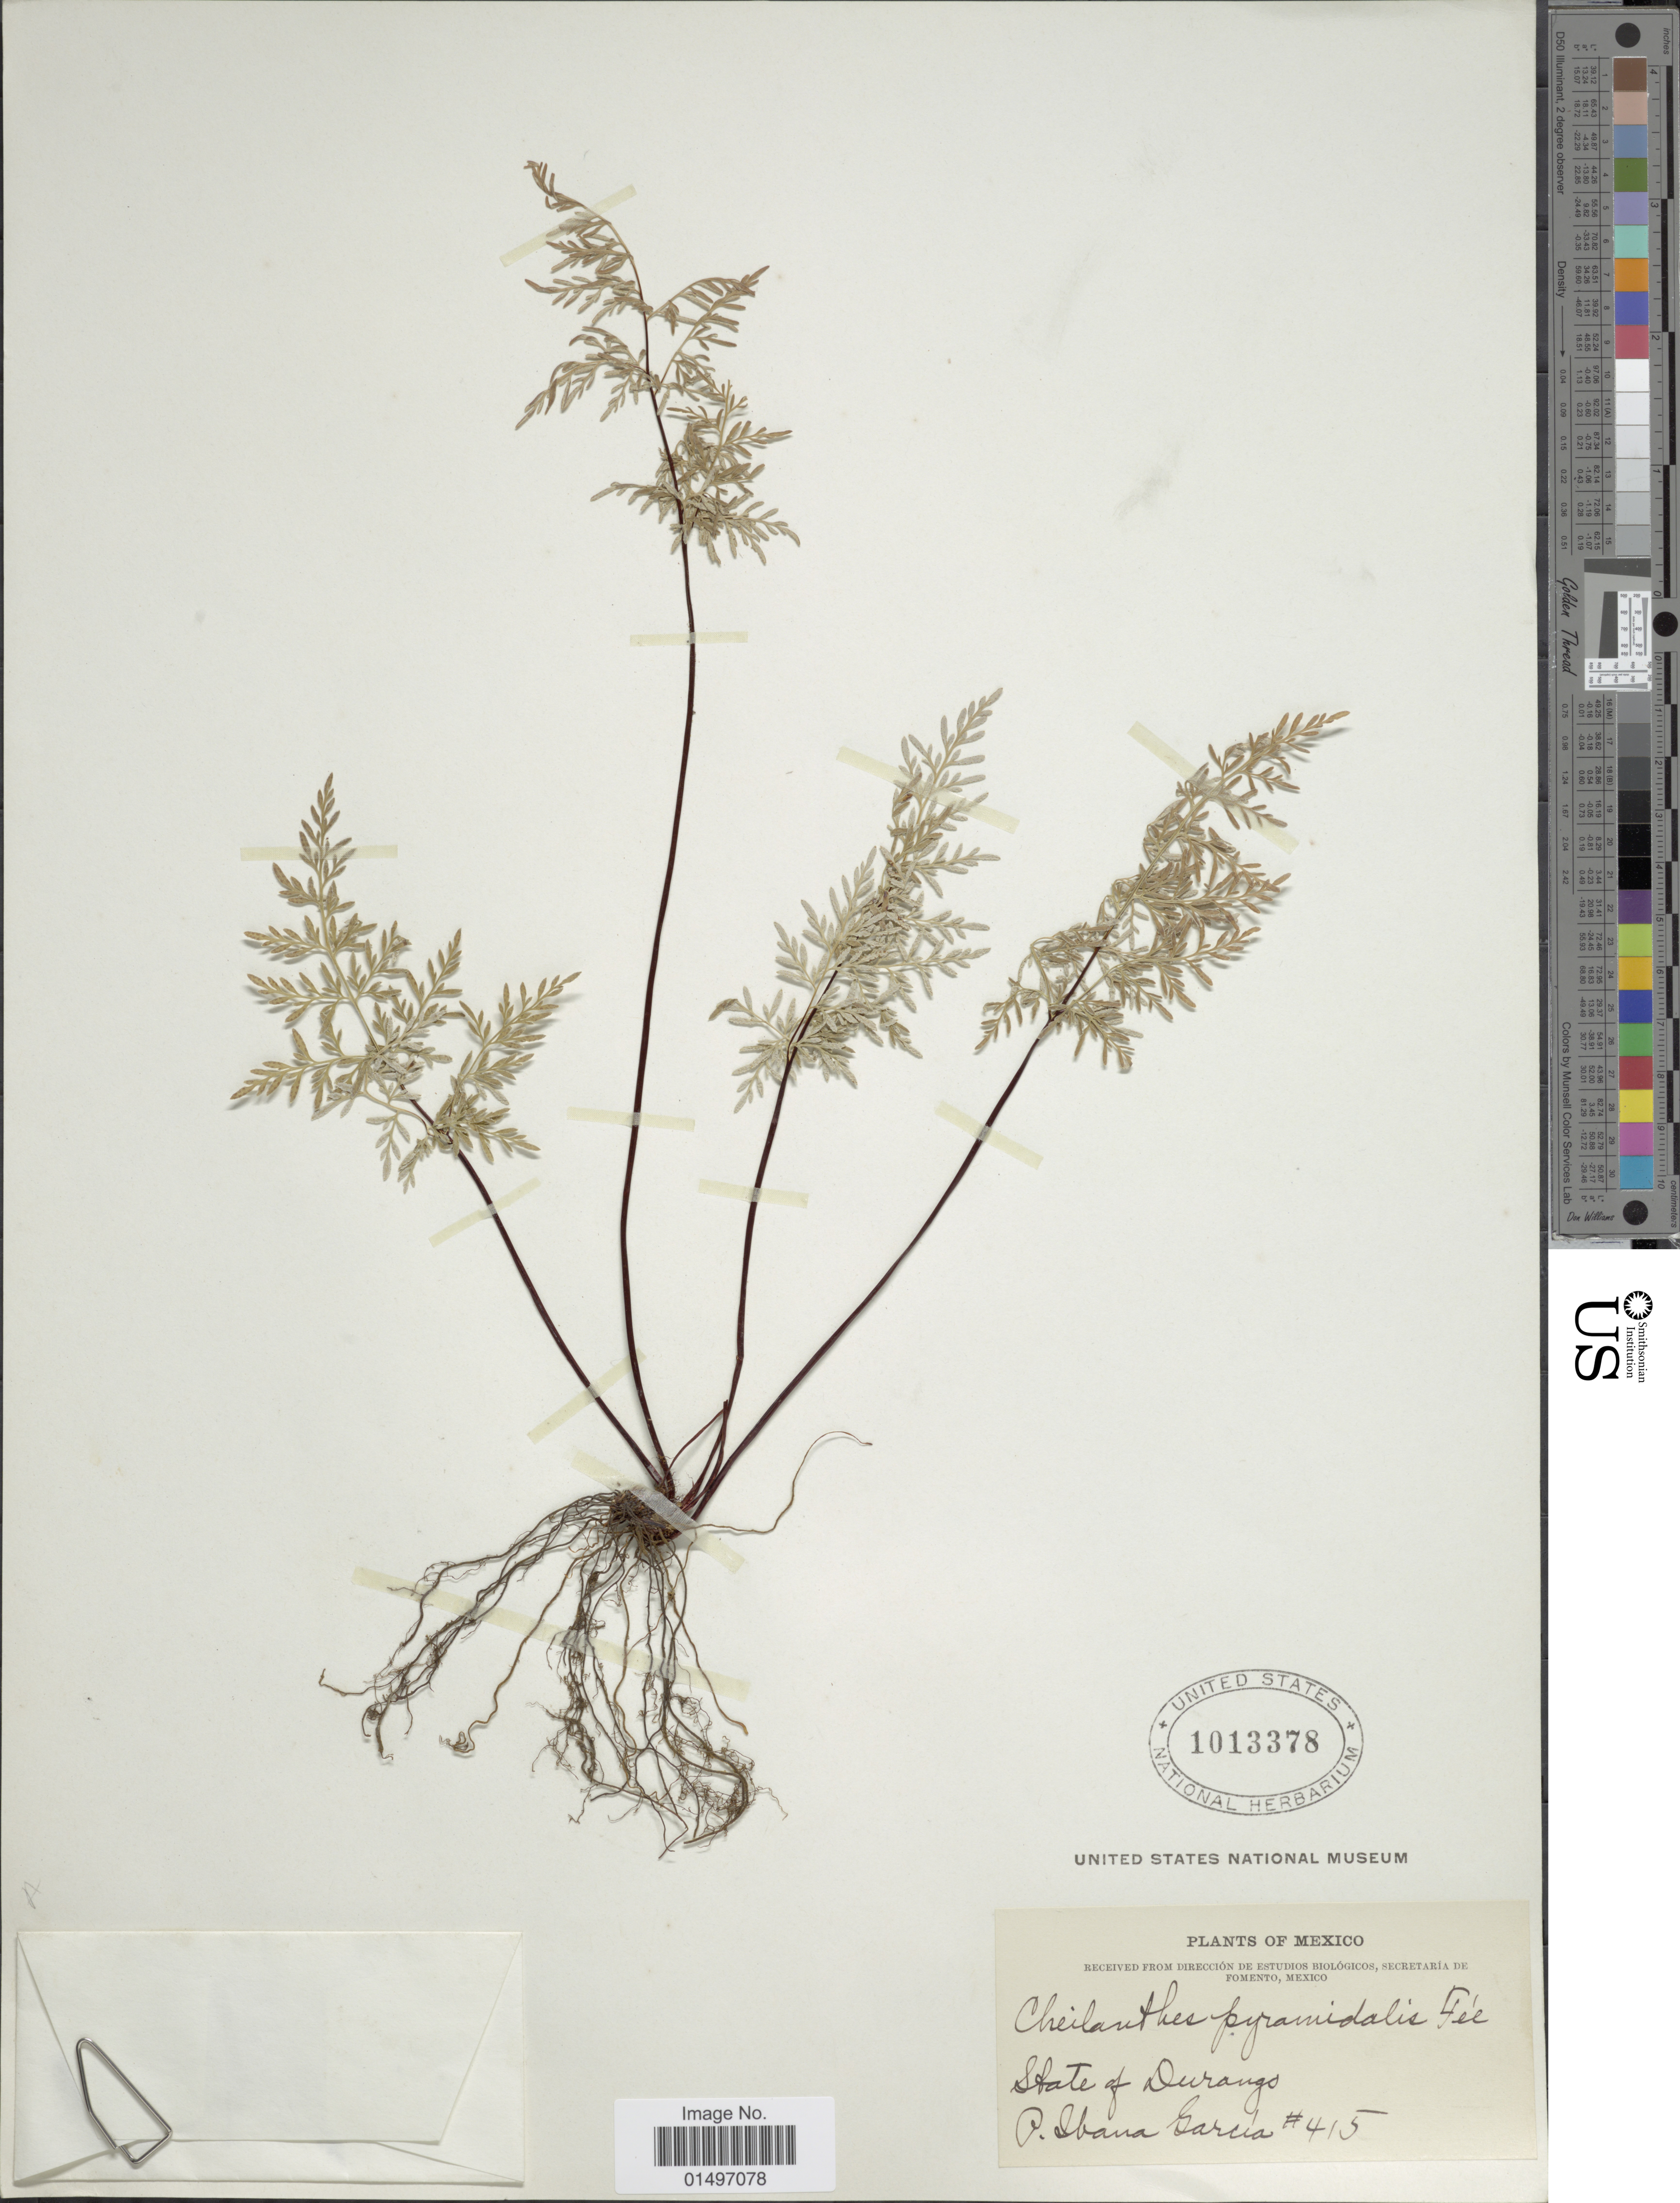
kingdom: Plantae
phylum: Tracheophyta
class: Polypodiopsida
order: Polypodiales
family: Pteridaceae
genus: Gaga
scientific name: Gaga hirsuta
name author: (Link) Fay W. Li & Windham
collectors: P. Ibana-Garcia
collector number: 415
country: Mexico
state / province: Durango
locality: Mexico, Durango.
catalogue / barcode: US 1013378